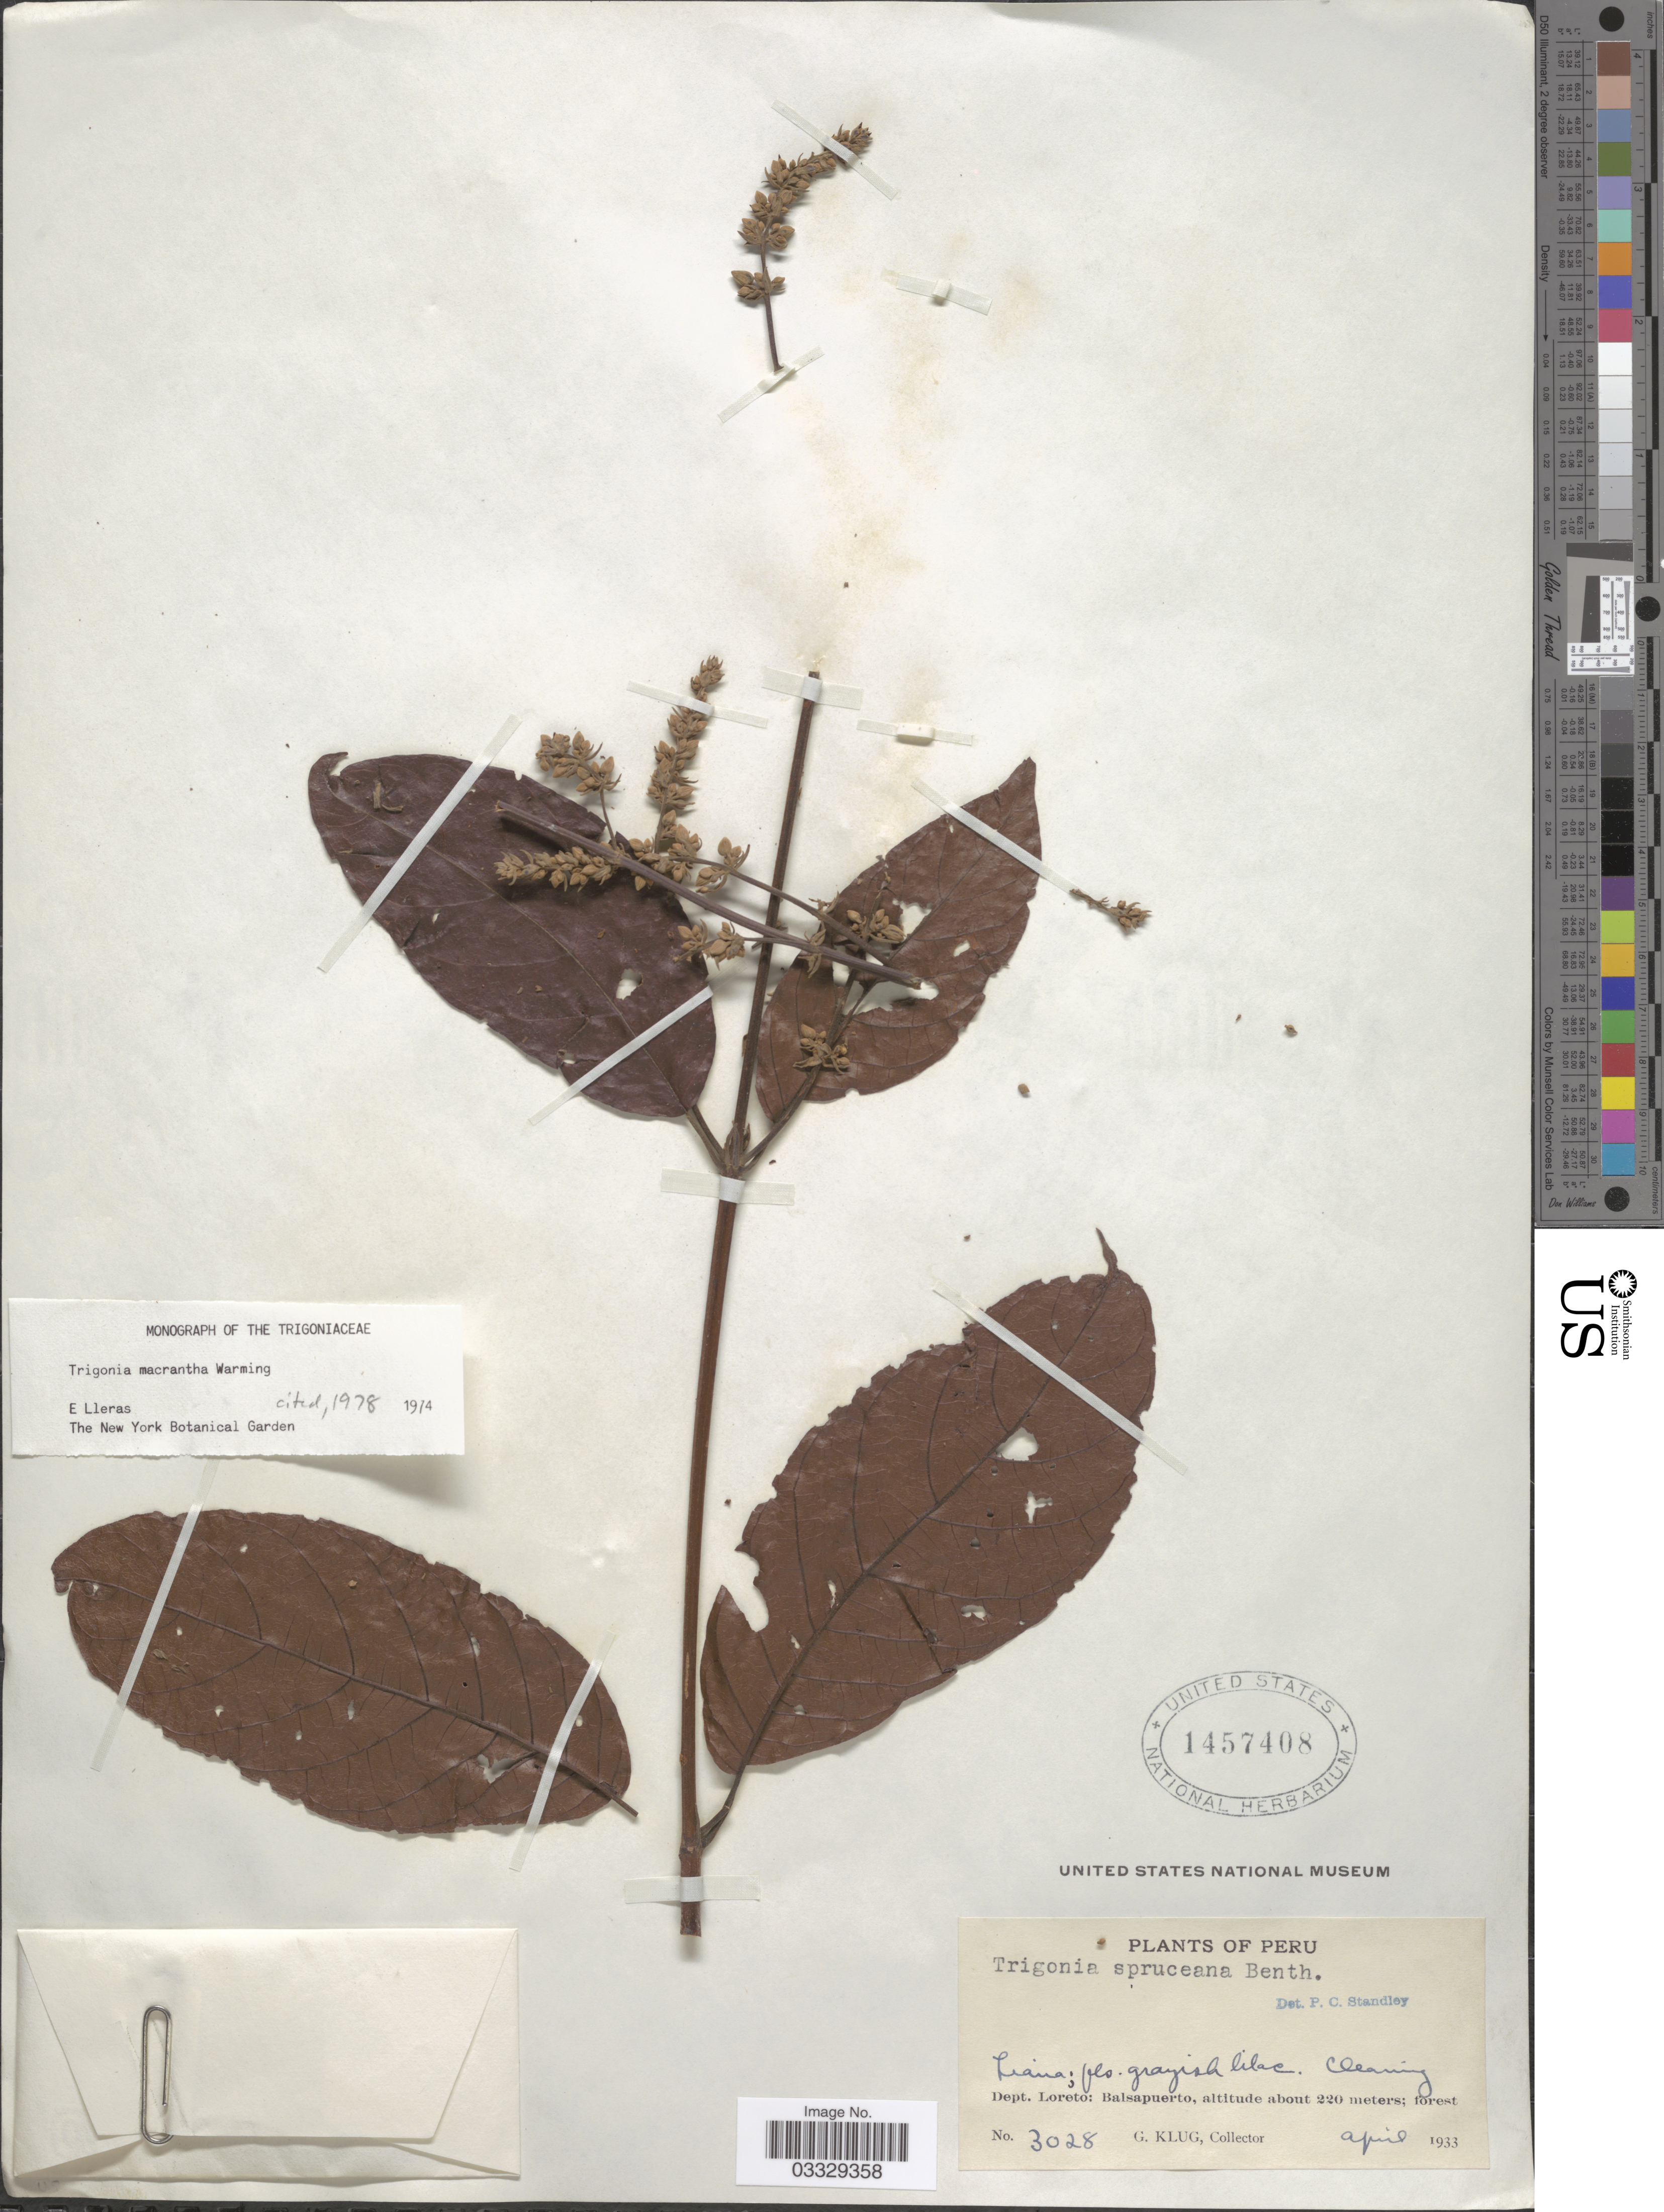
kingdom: Plantae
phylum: Tracheophyta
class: Magnoliopsida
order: Malpighiales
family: Trigoniaceae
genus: Trigonia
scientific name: Trigonia macrantha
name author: Warm.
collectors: G. Klug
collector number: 3028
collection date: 1933-04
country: Peru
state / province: Loreto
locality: Dept. Loreto: Balsapuerto.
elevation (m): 220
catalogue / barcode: US 1457408